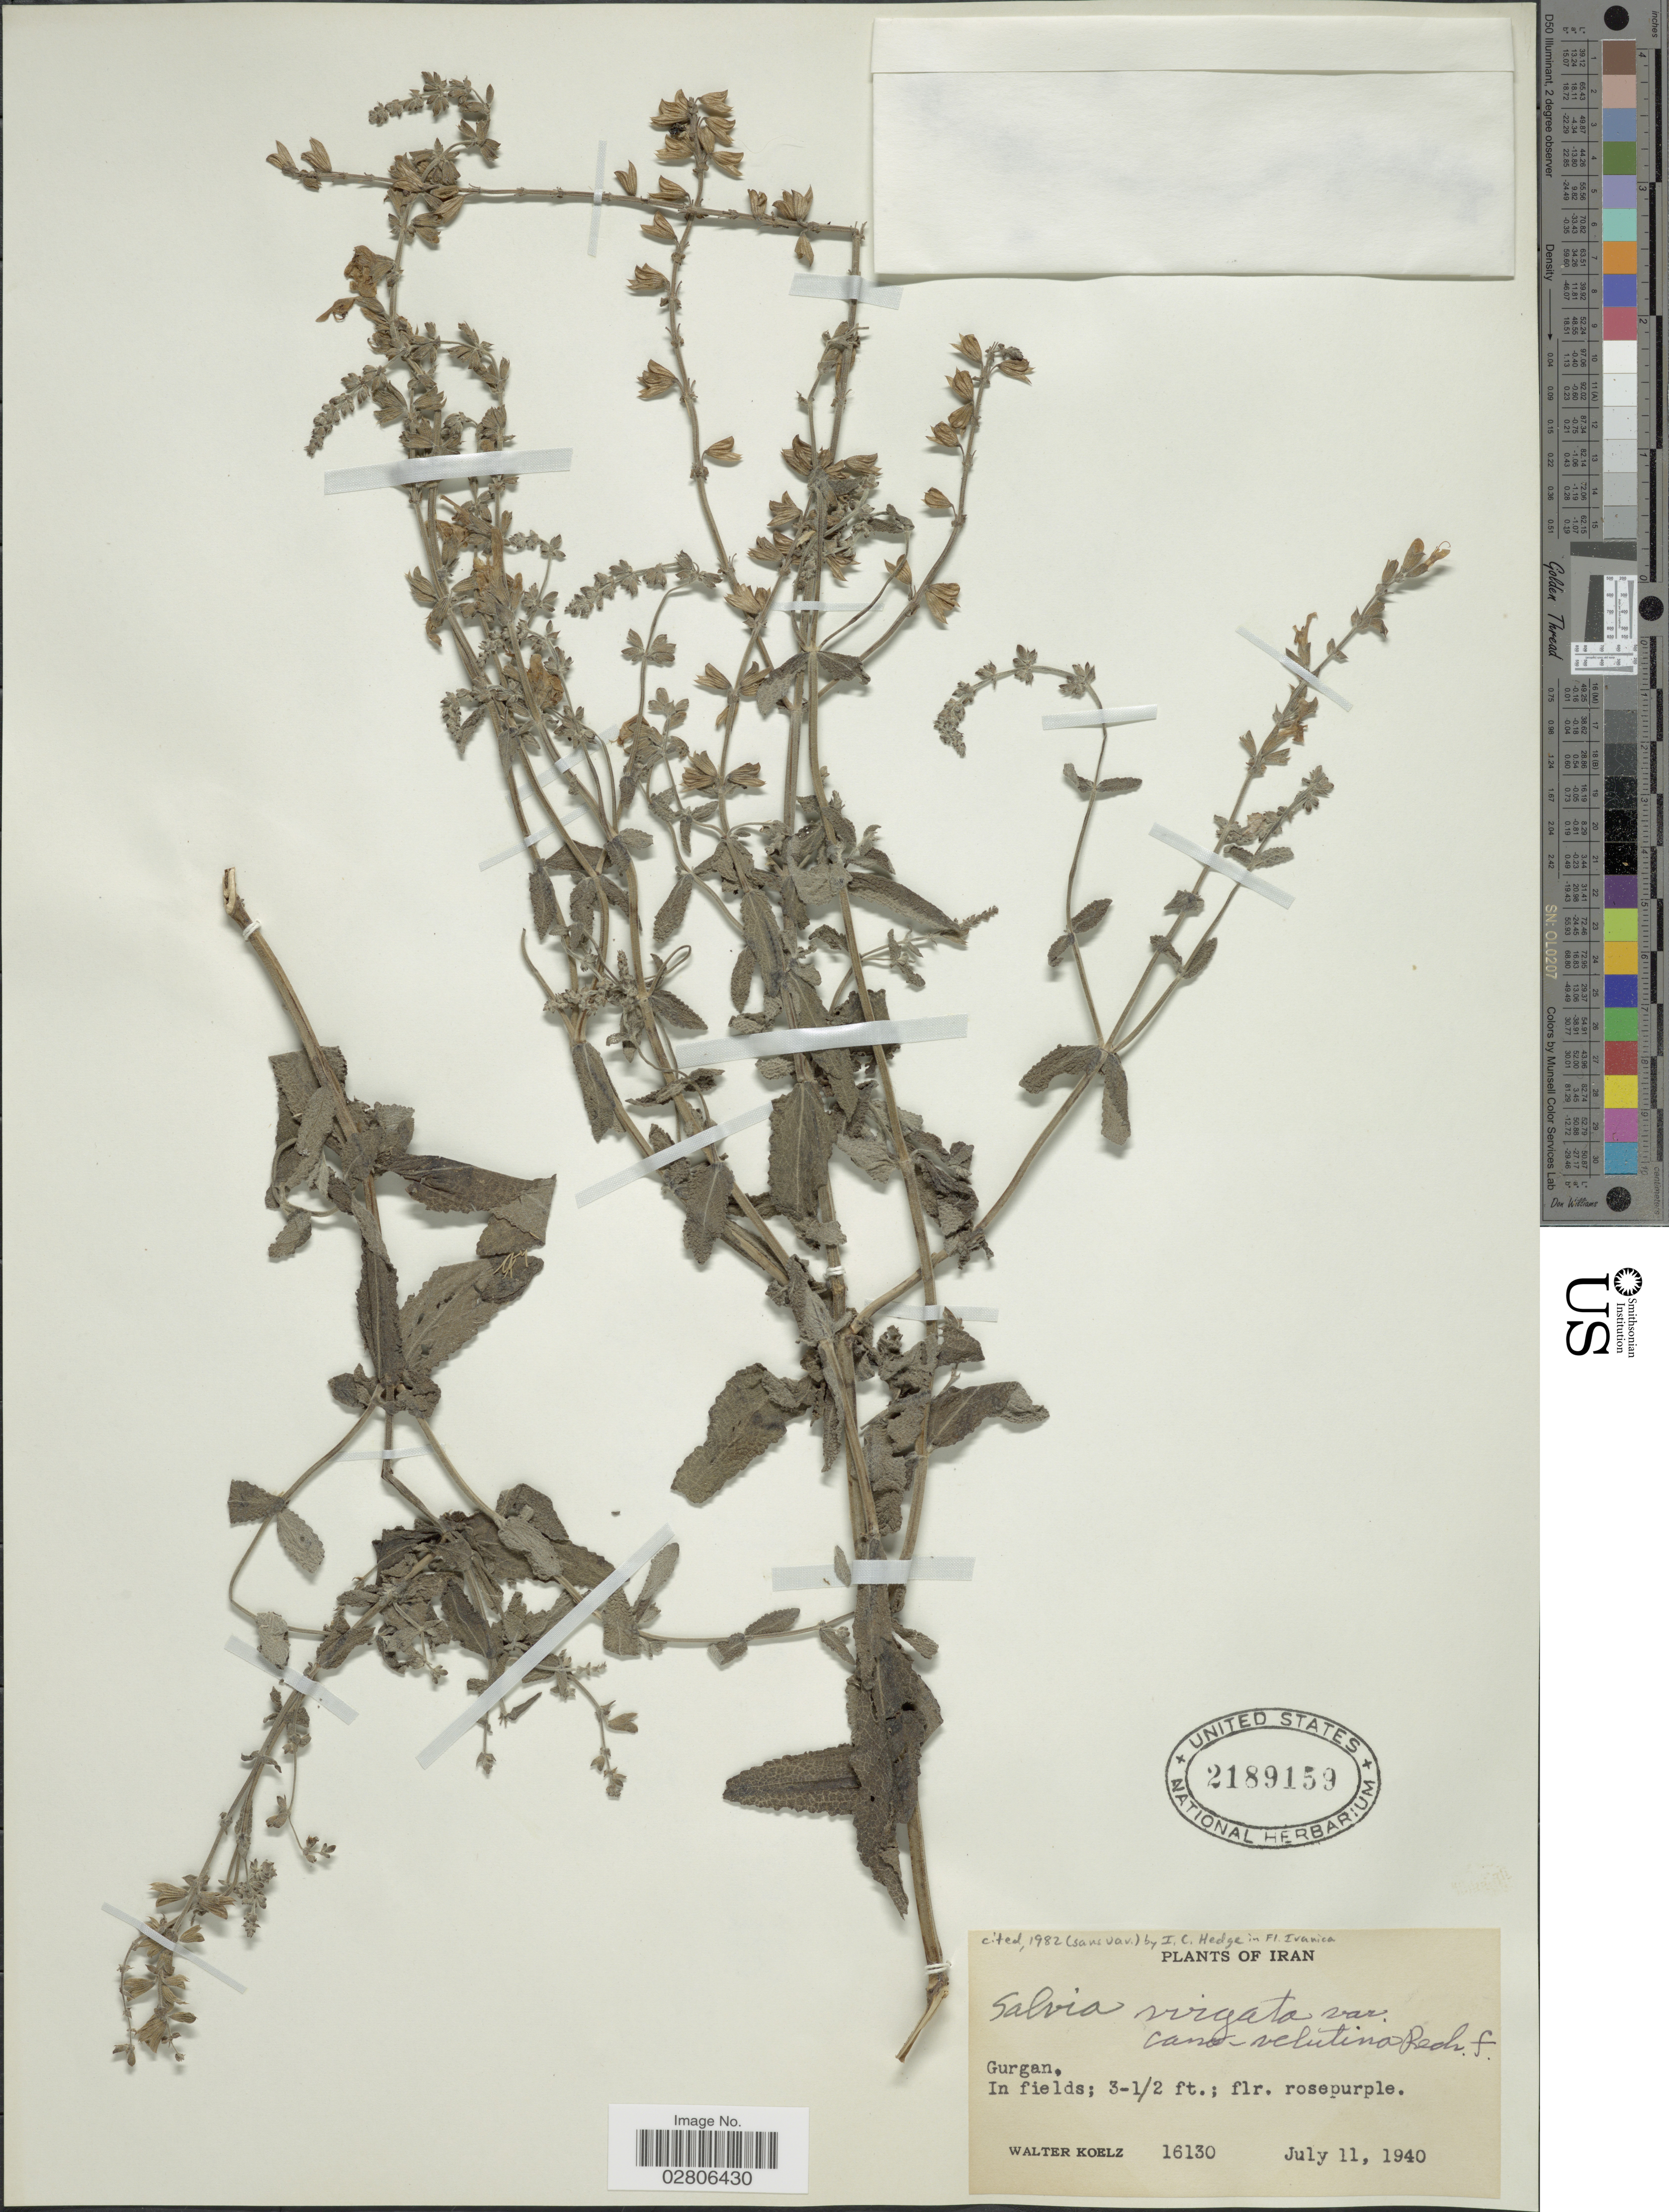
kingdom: Plantae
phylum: Tracheophyta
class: Magnoliopsida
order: Lamiales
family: Lamiaceae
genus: Salvia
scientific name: Salvia virgata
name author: Jacq.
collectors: W. N. Koelz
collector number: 16130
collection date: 1940-07-11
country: Iran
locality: Gurgan.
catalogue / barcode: US 2189159